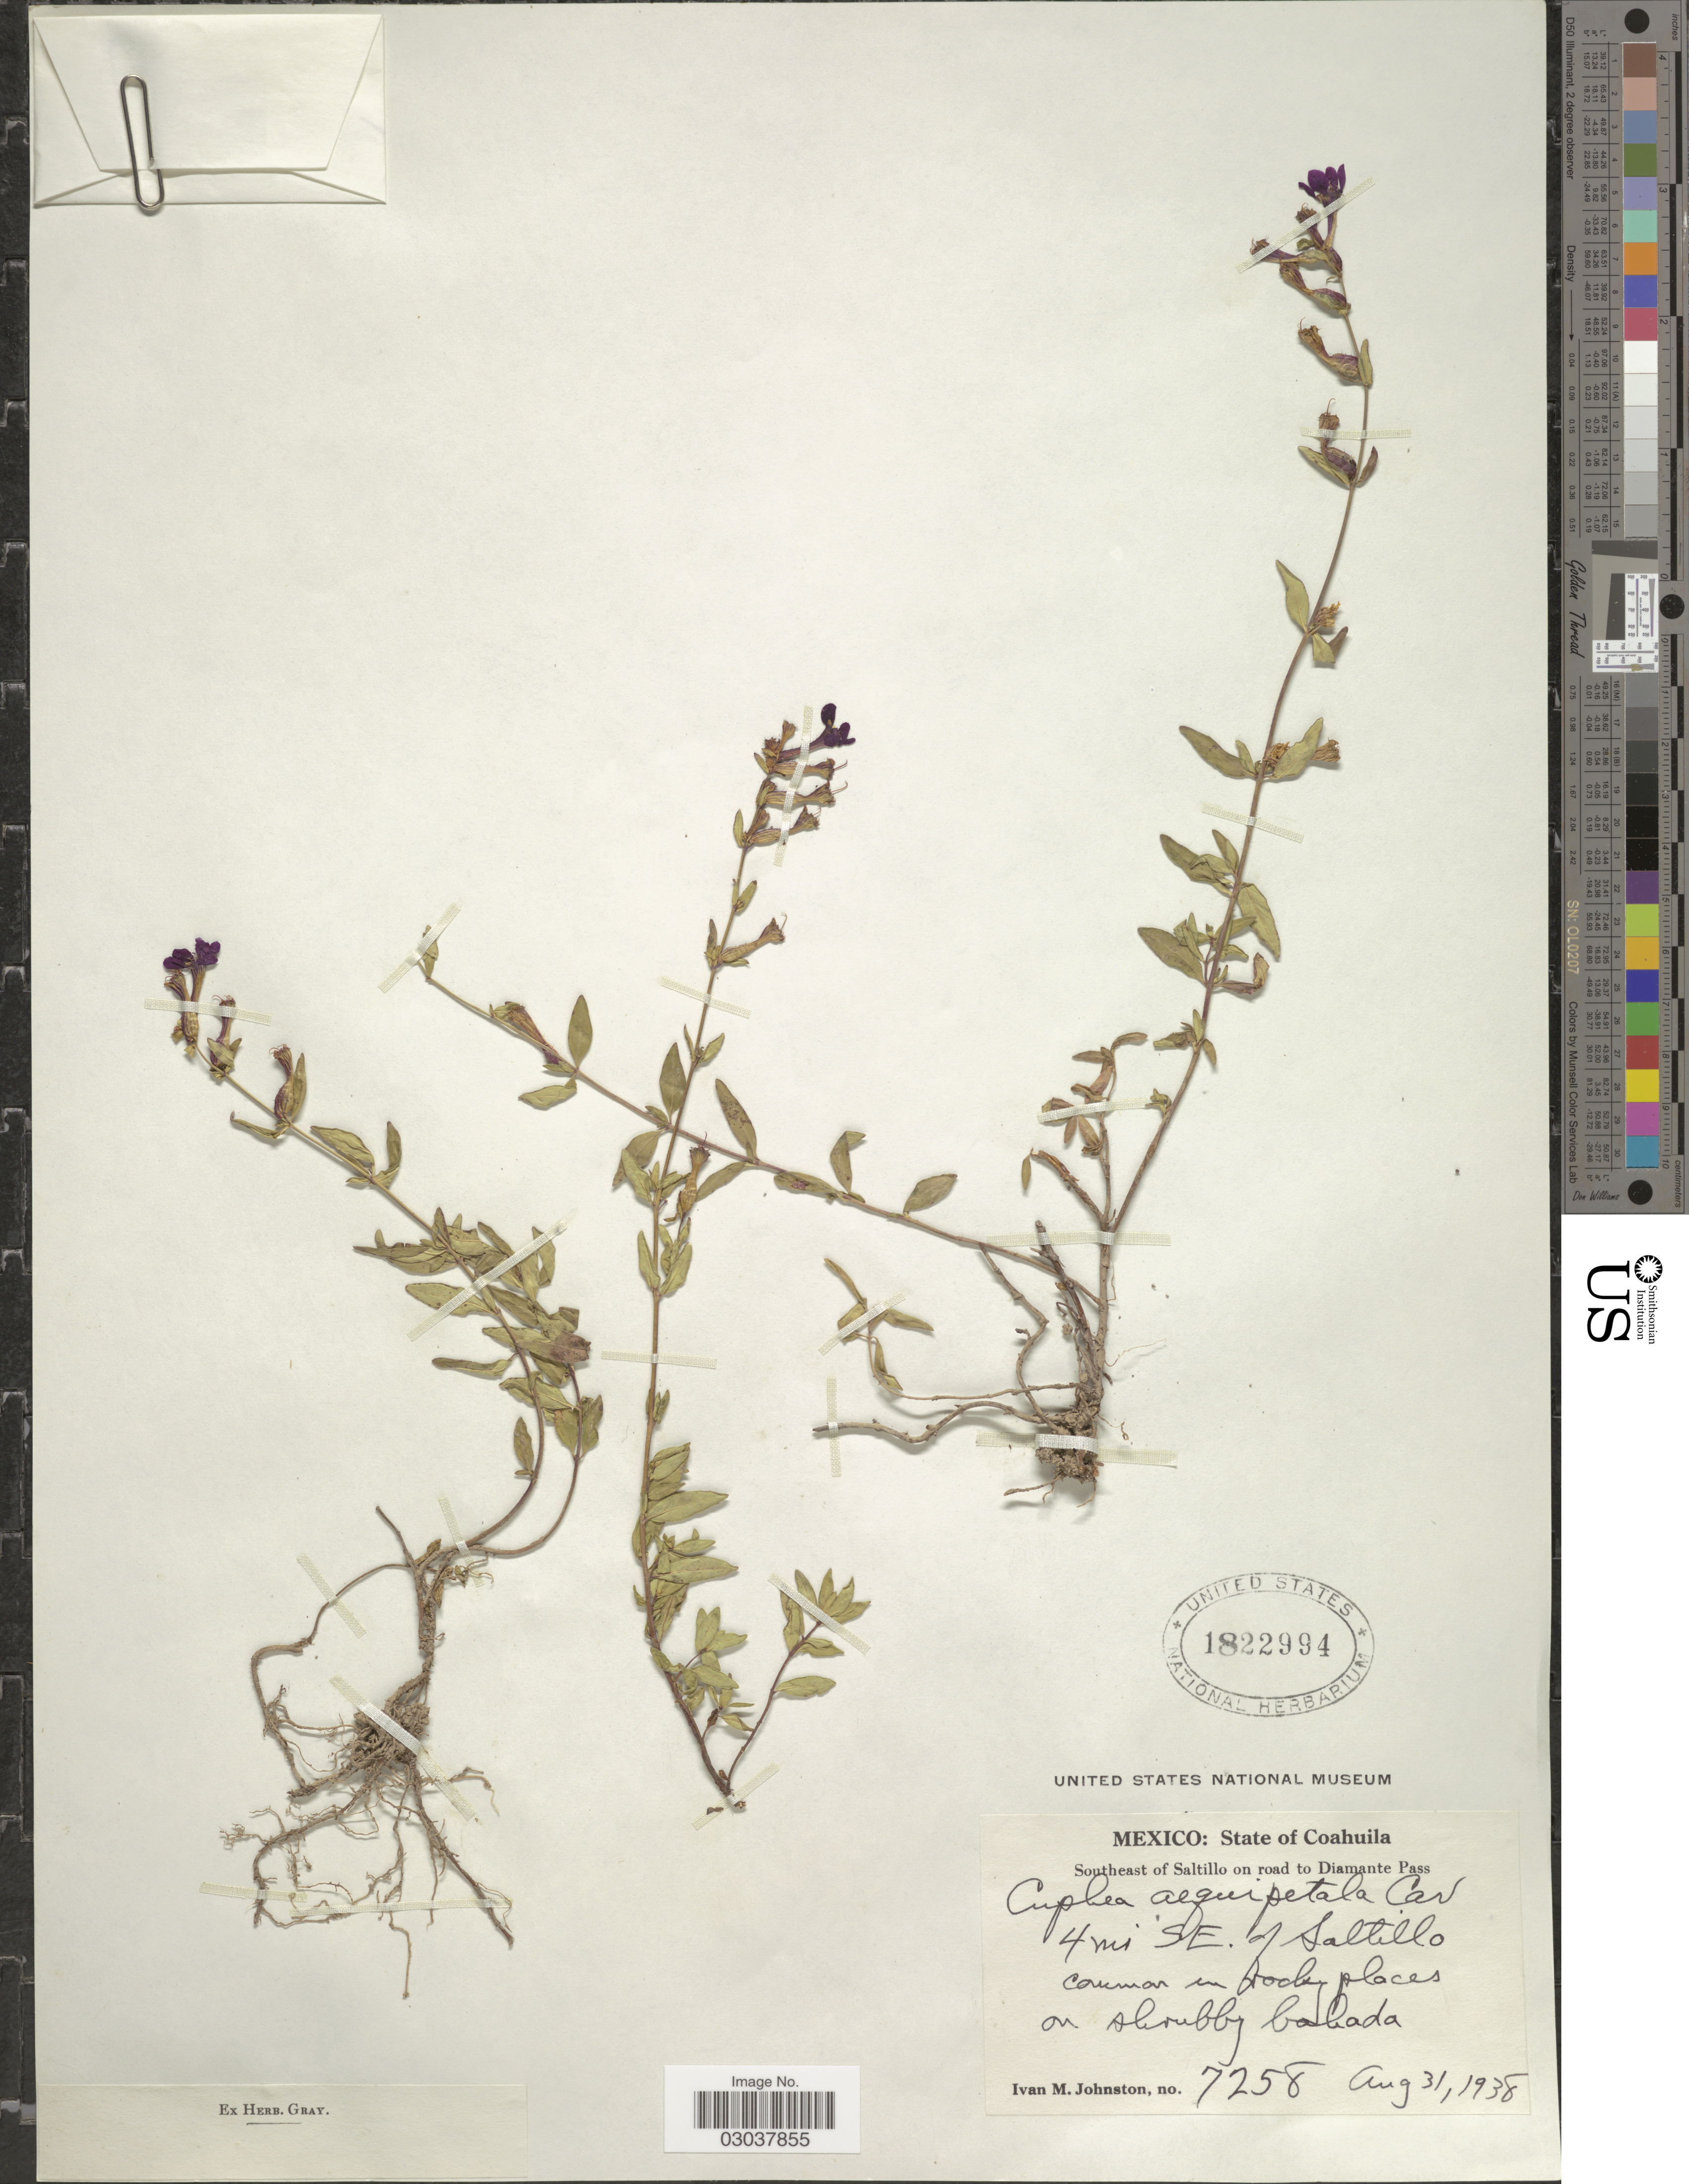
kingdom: Plantae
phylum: Tracheophyta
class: Magnoliopsida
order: Myrtales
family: Lythraceae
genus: Cuphea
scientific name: Cuphea aequipetala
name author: Cav.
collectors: I.M. Johnston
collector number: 7258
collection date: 1938-08-31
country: Mexico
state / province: Coahuila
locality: Southeast of Saltillo on road to Diamante Pass. 4 mi SE. of Saltillo.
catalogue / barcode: US 1822994